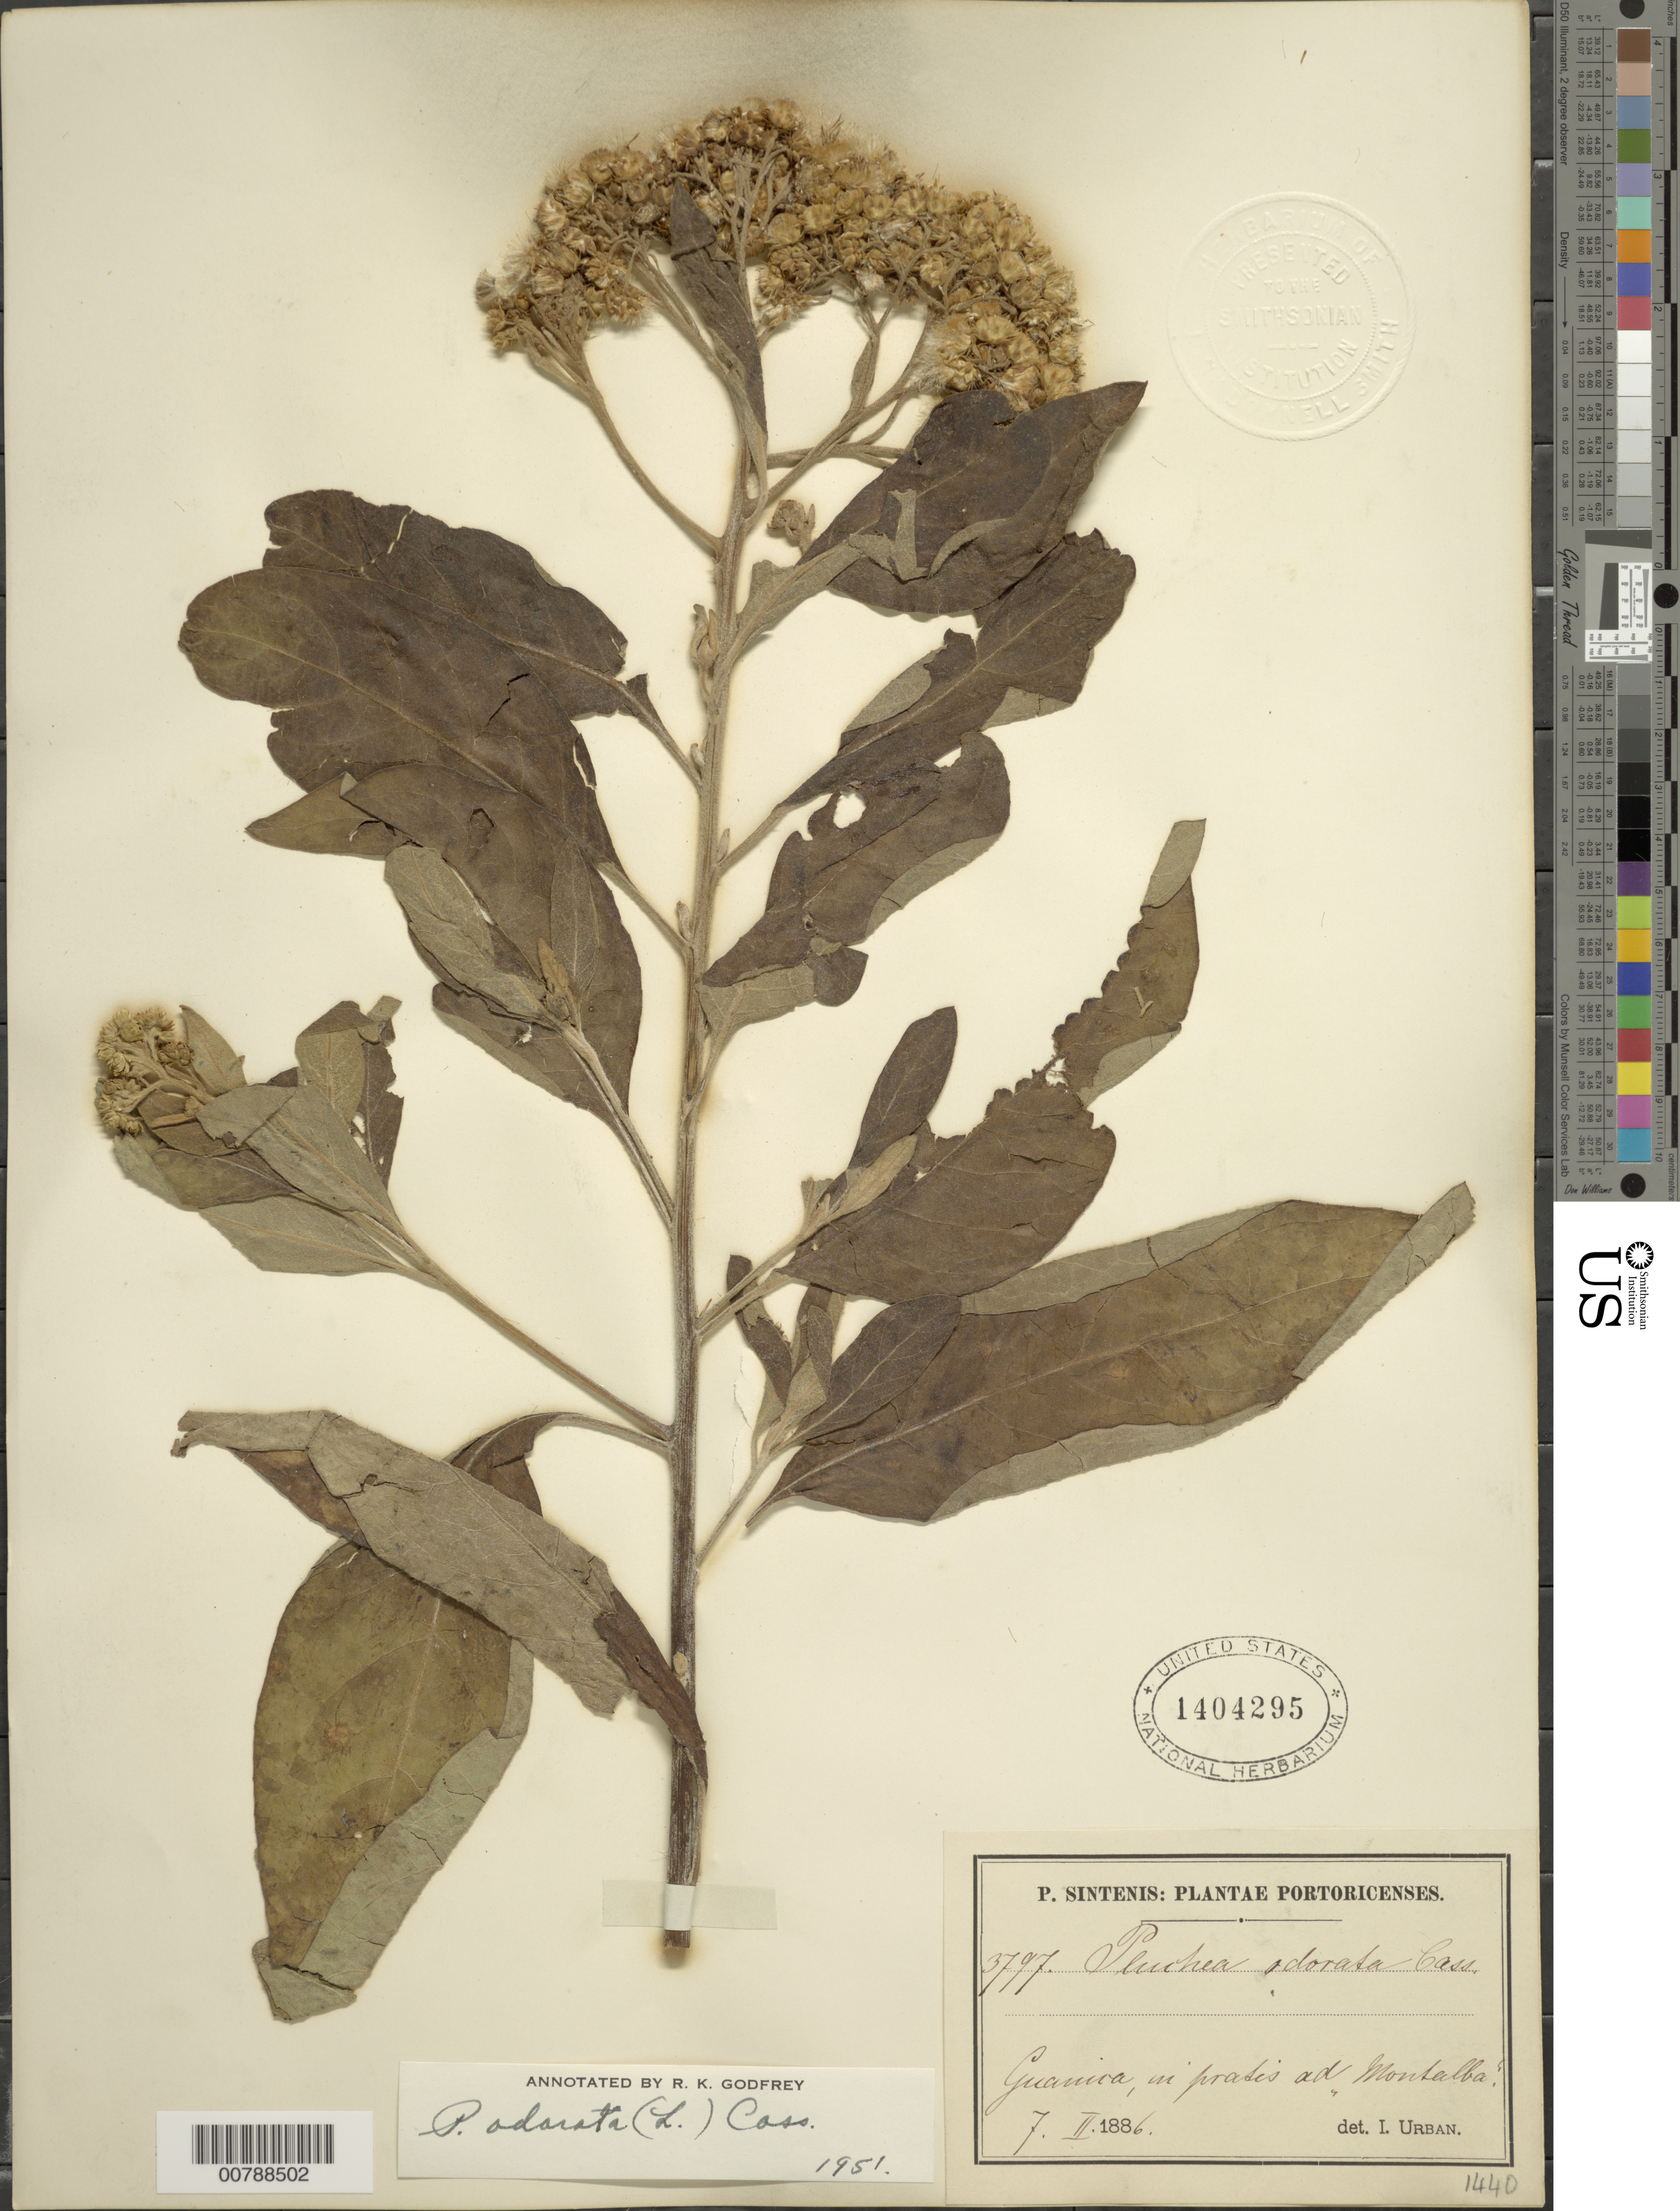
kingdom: Plantae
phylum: Tracheophyta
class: Magnoliopsida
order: Asterales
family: Asteraceae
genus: Pluchea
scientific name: Pluchea carolinensis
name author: (Jacq.) D. Don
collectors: P. Sintenis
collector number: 3797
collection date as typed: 07 Feb 1886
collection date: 1886-02-07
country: Puerto Rico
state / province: Guánica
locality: Guanica, in pratis ad "Montalba"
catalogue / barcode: US 1404295